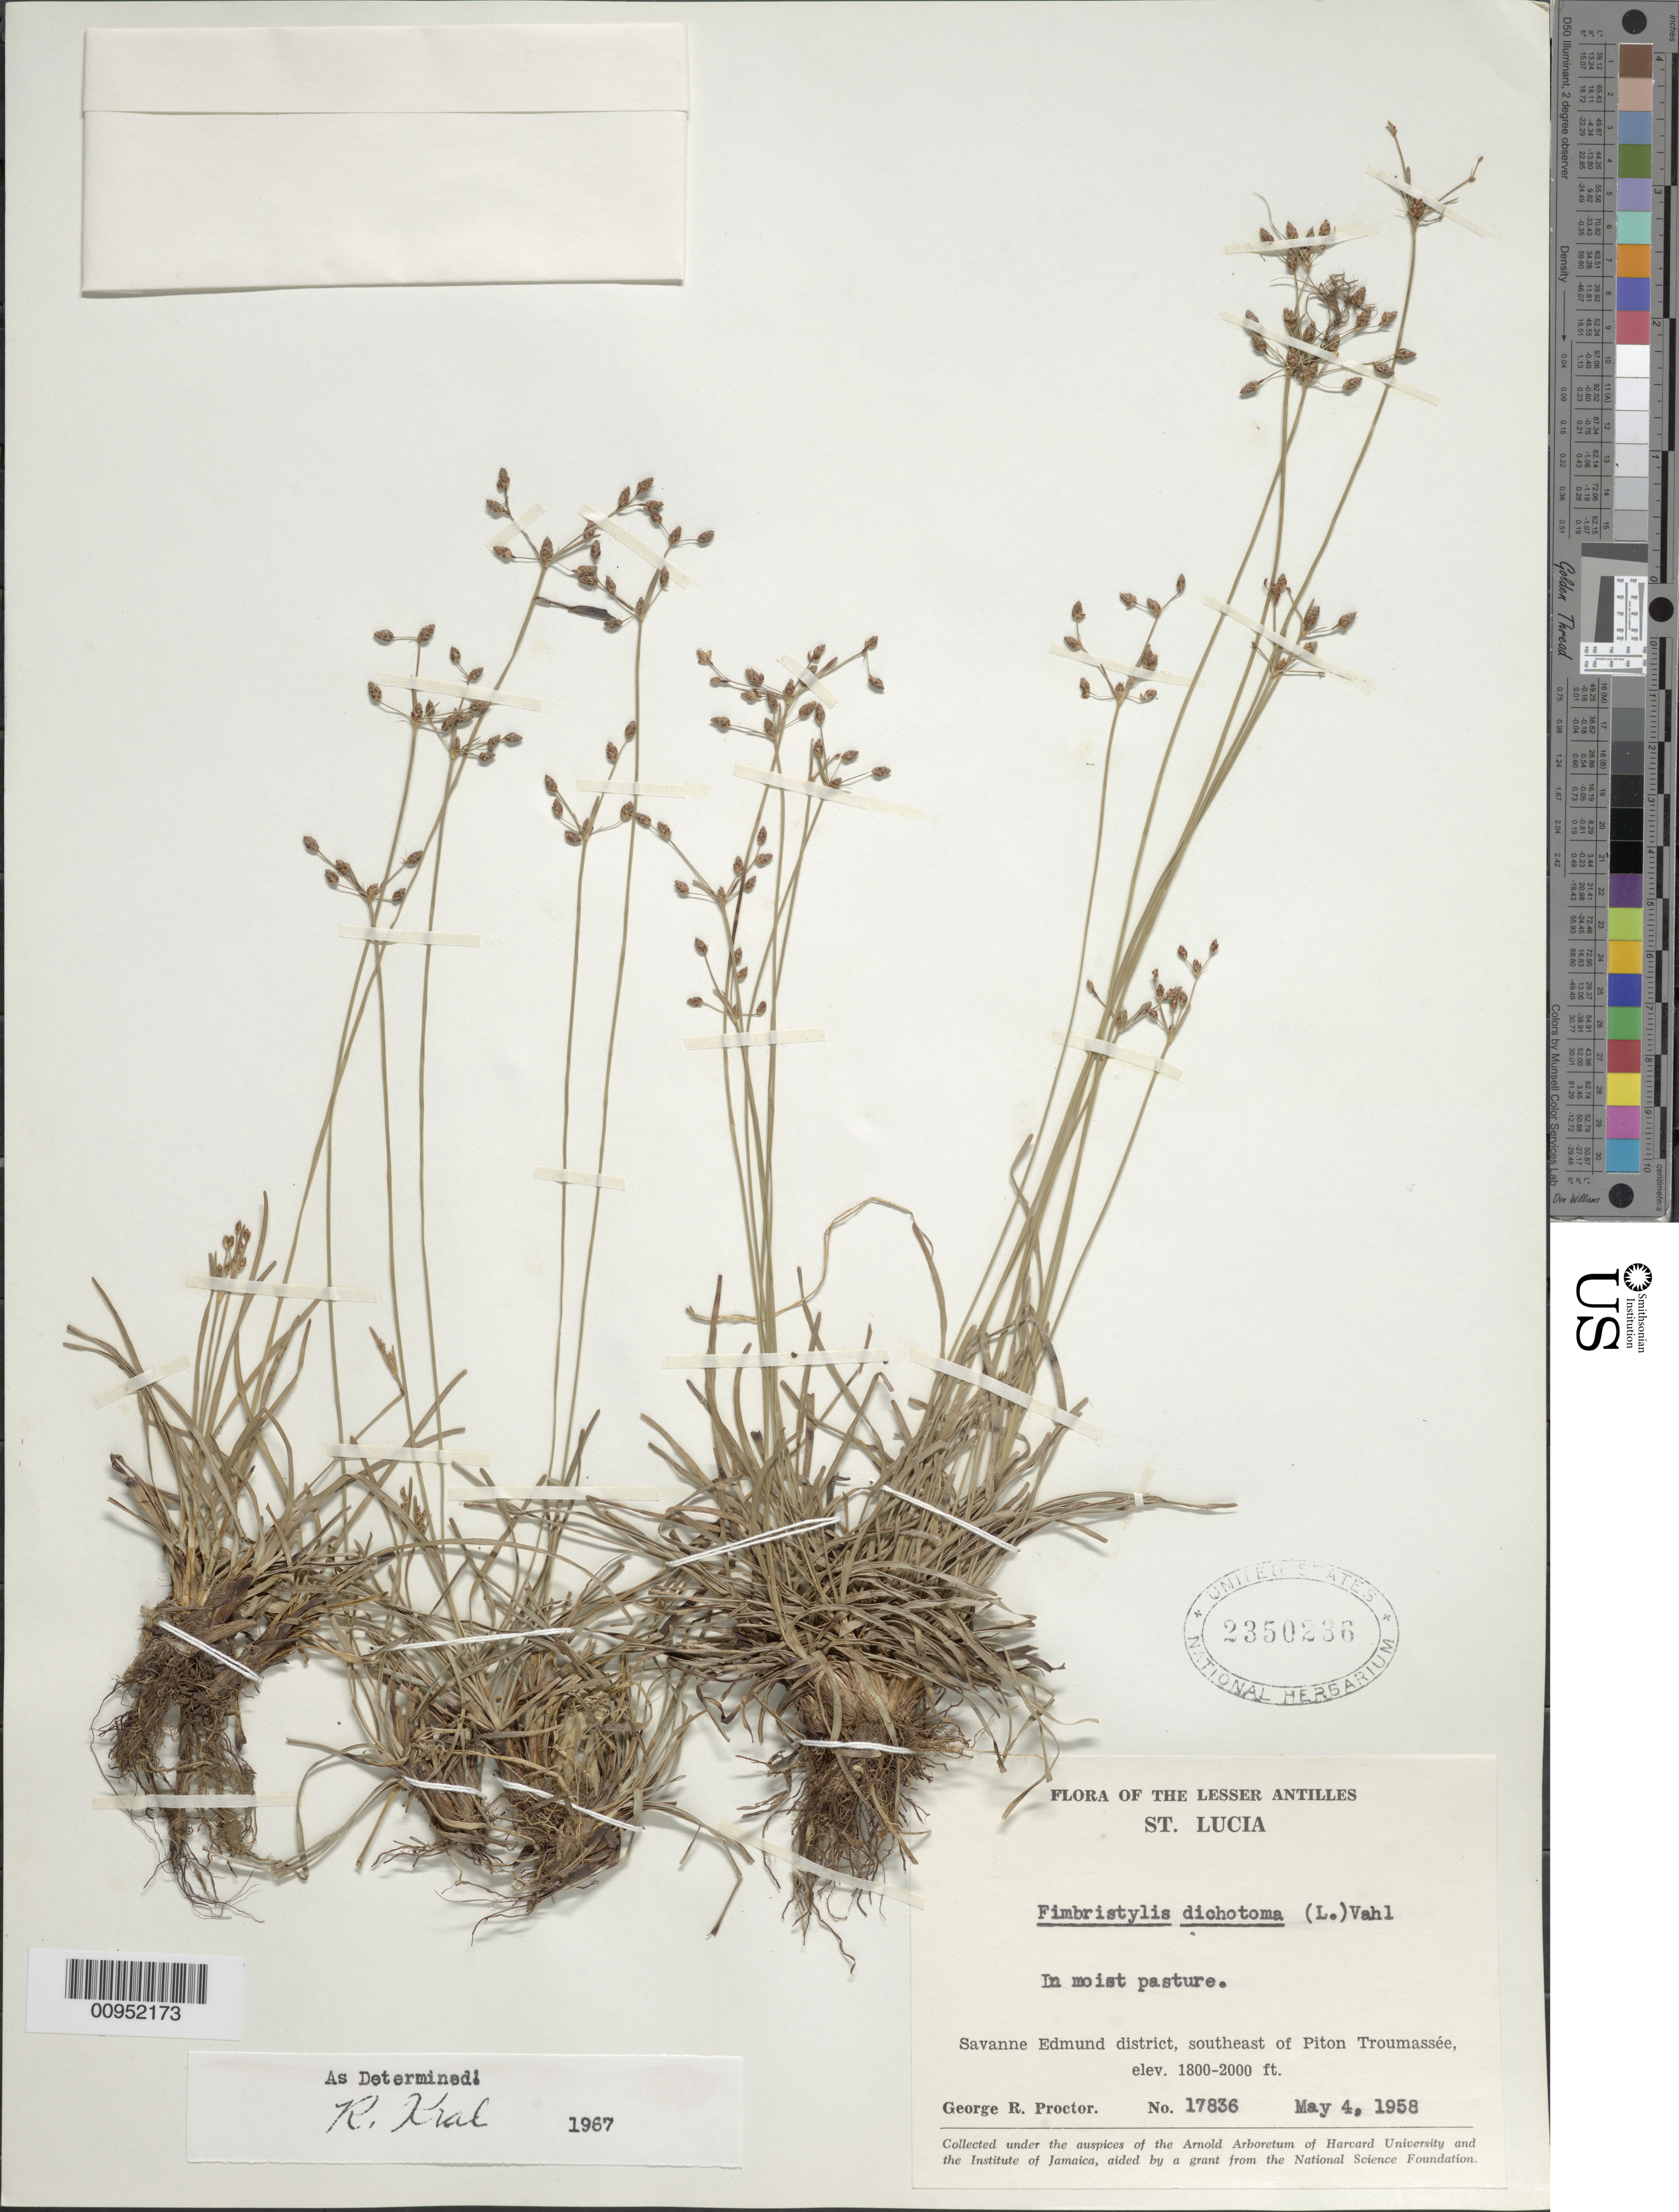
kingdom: Plantae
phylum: Tracheophyta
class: Liliopsida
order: Poales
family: Cyperaceae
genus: Fimbristylis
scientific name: Fimbristylis dichotoma subsp. dichotoma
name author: (L.) Vahl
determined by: Kral, Robert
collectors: G. R. Proctor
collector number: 17836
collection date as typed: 04 May 1958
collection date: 1958-05-04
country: St. Lucia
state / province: Savanne Edmund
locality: SE of Piton Troumassée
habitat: In moist pasture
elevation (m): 549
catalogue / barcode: US 2350236